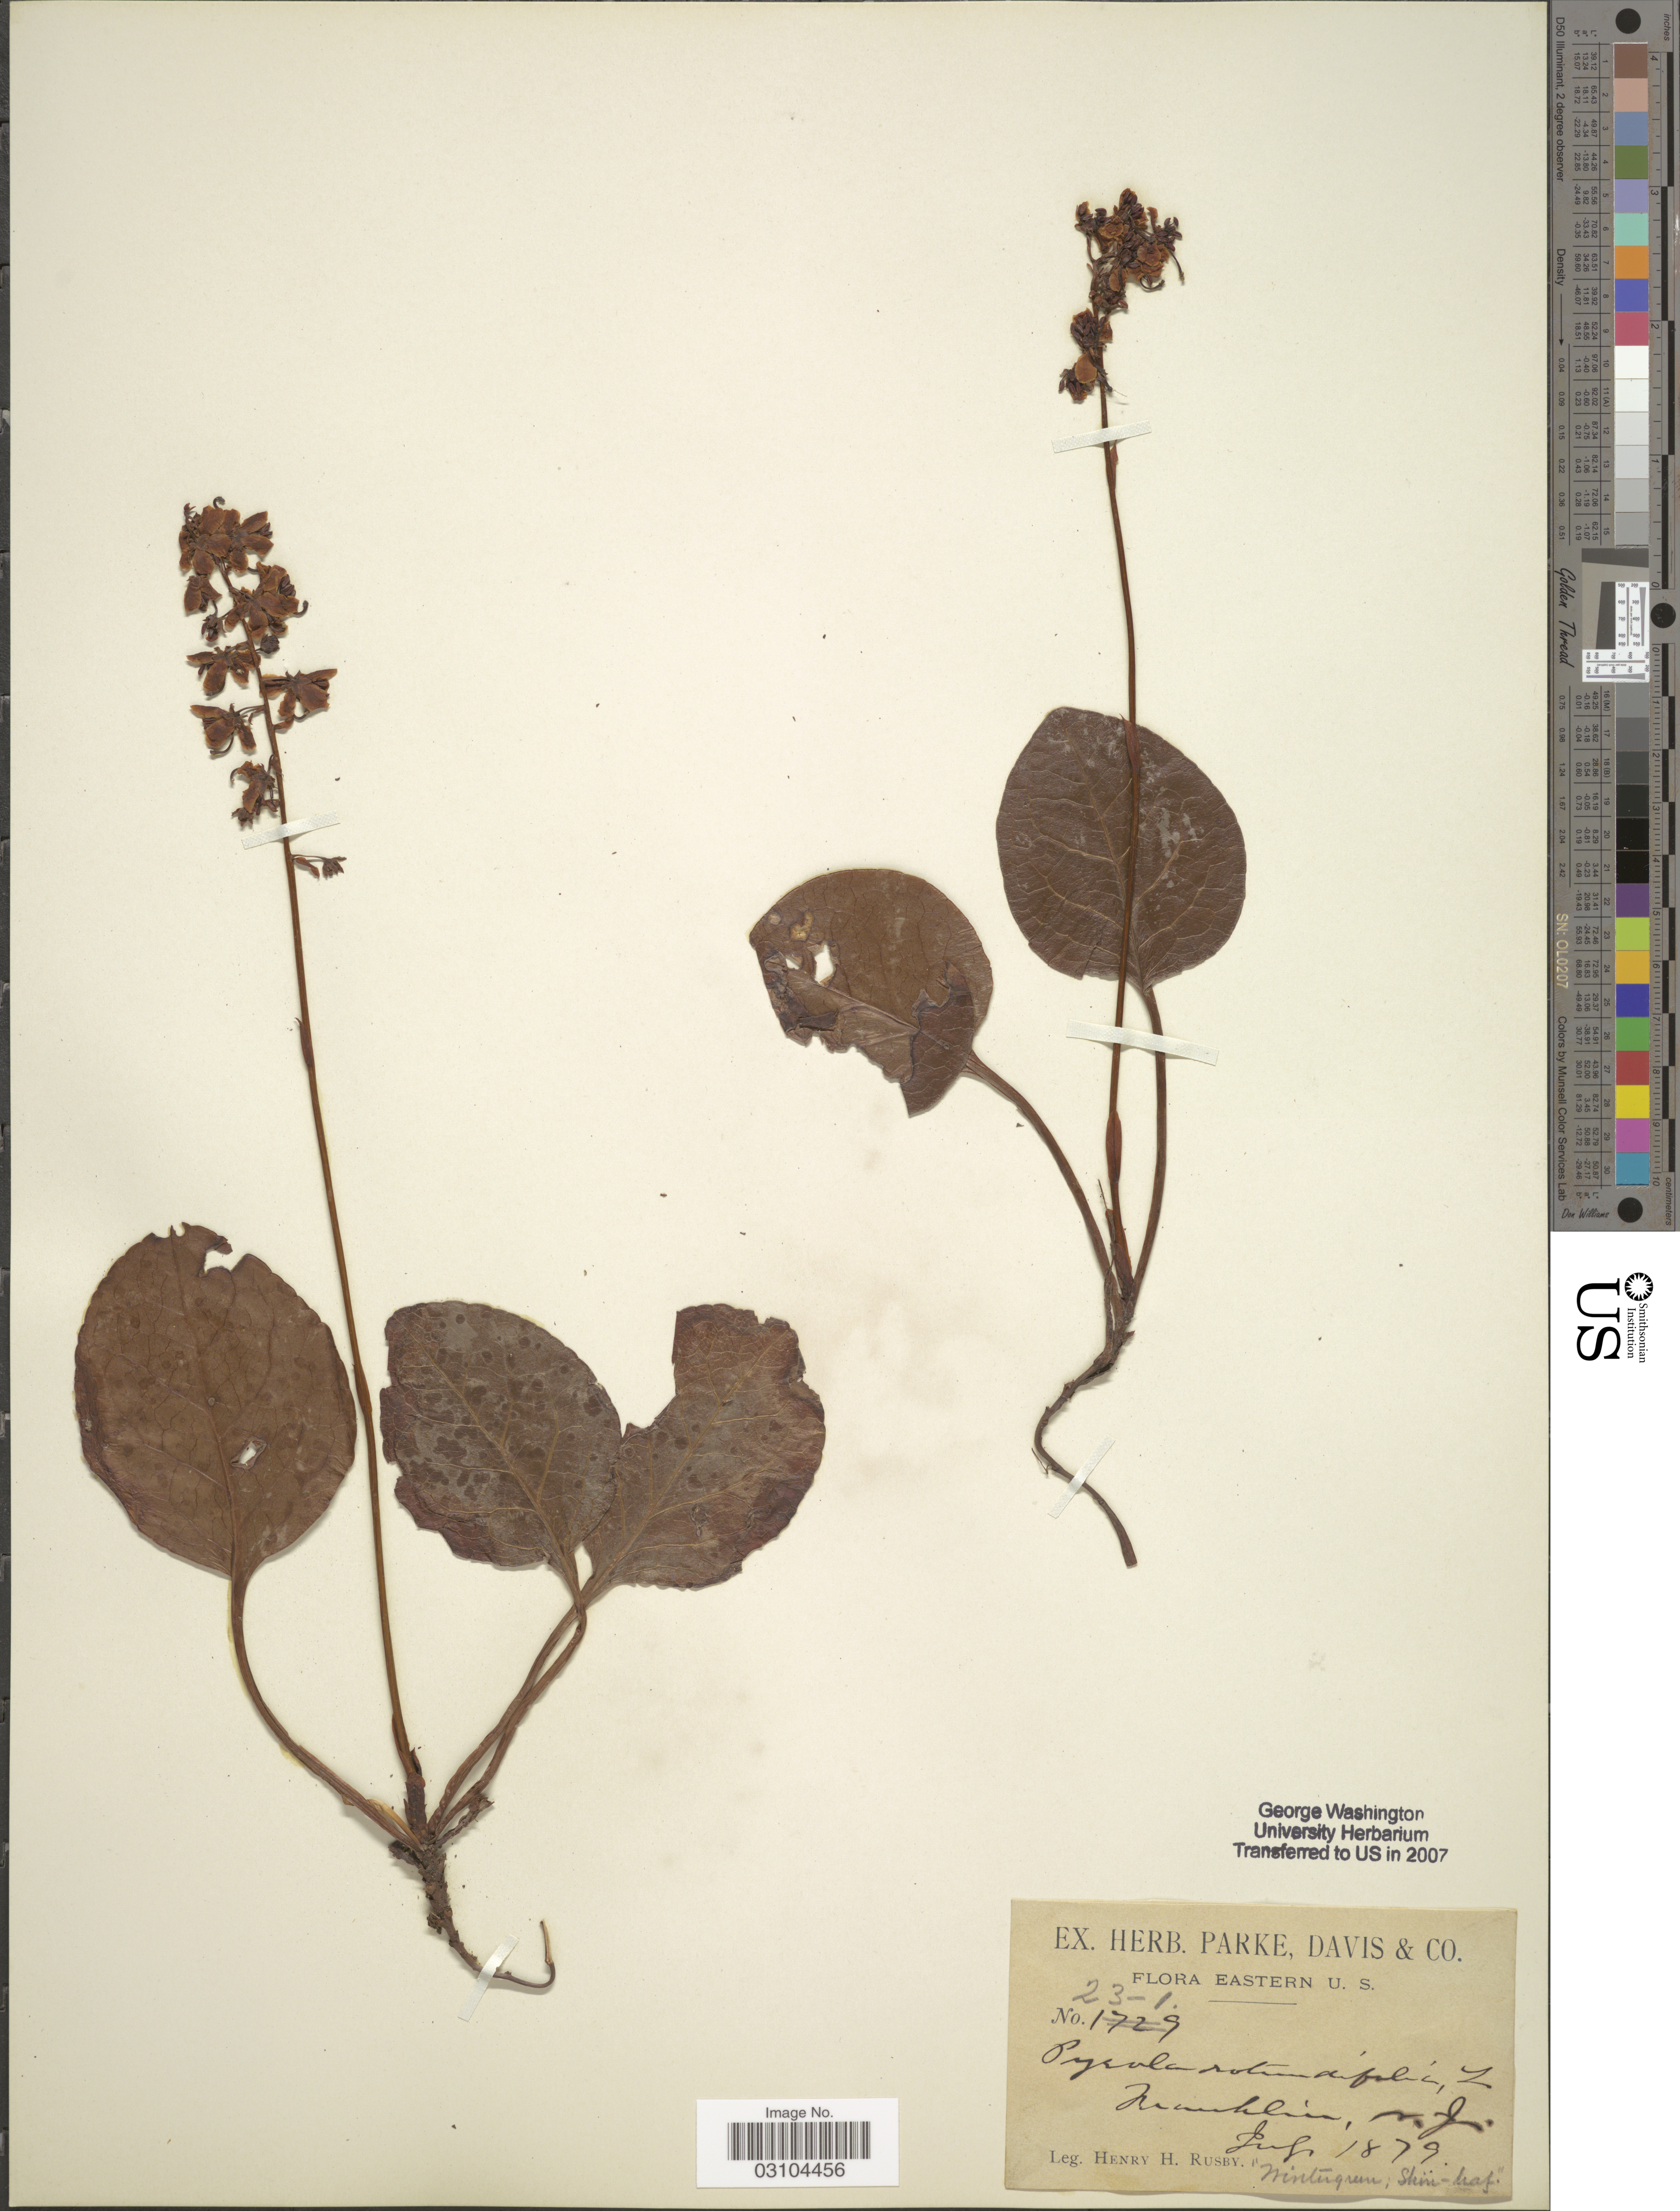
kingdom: Plantae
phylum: Tracheophyta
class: Magnoliopsida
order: Ericales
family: Ericaceae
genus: Pyrola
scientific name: Pyrola rotundifolia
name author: L.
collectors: H. H. Rusby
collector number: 23-1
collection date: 1879-07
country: United States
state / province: New Jersey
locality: Eastern U.S., Franklin.